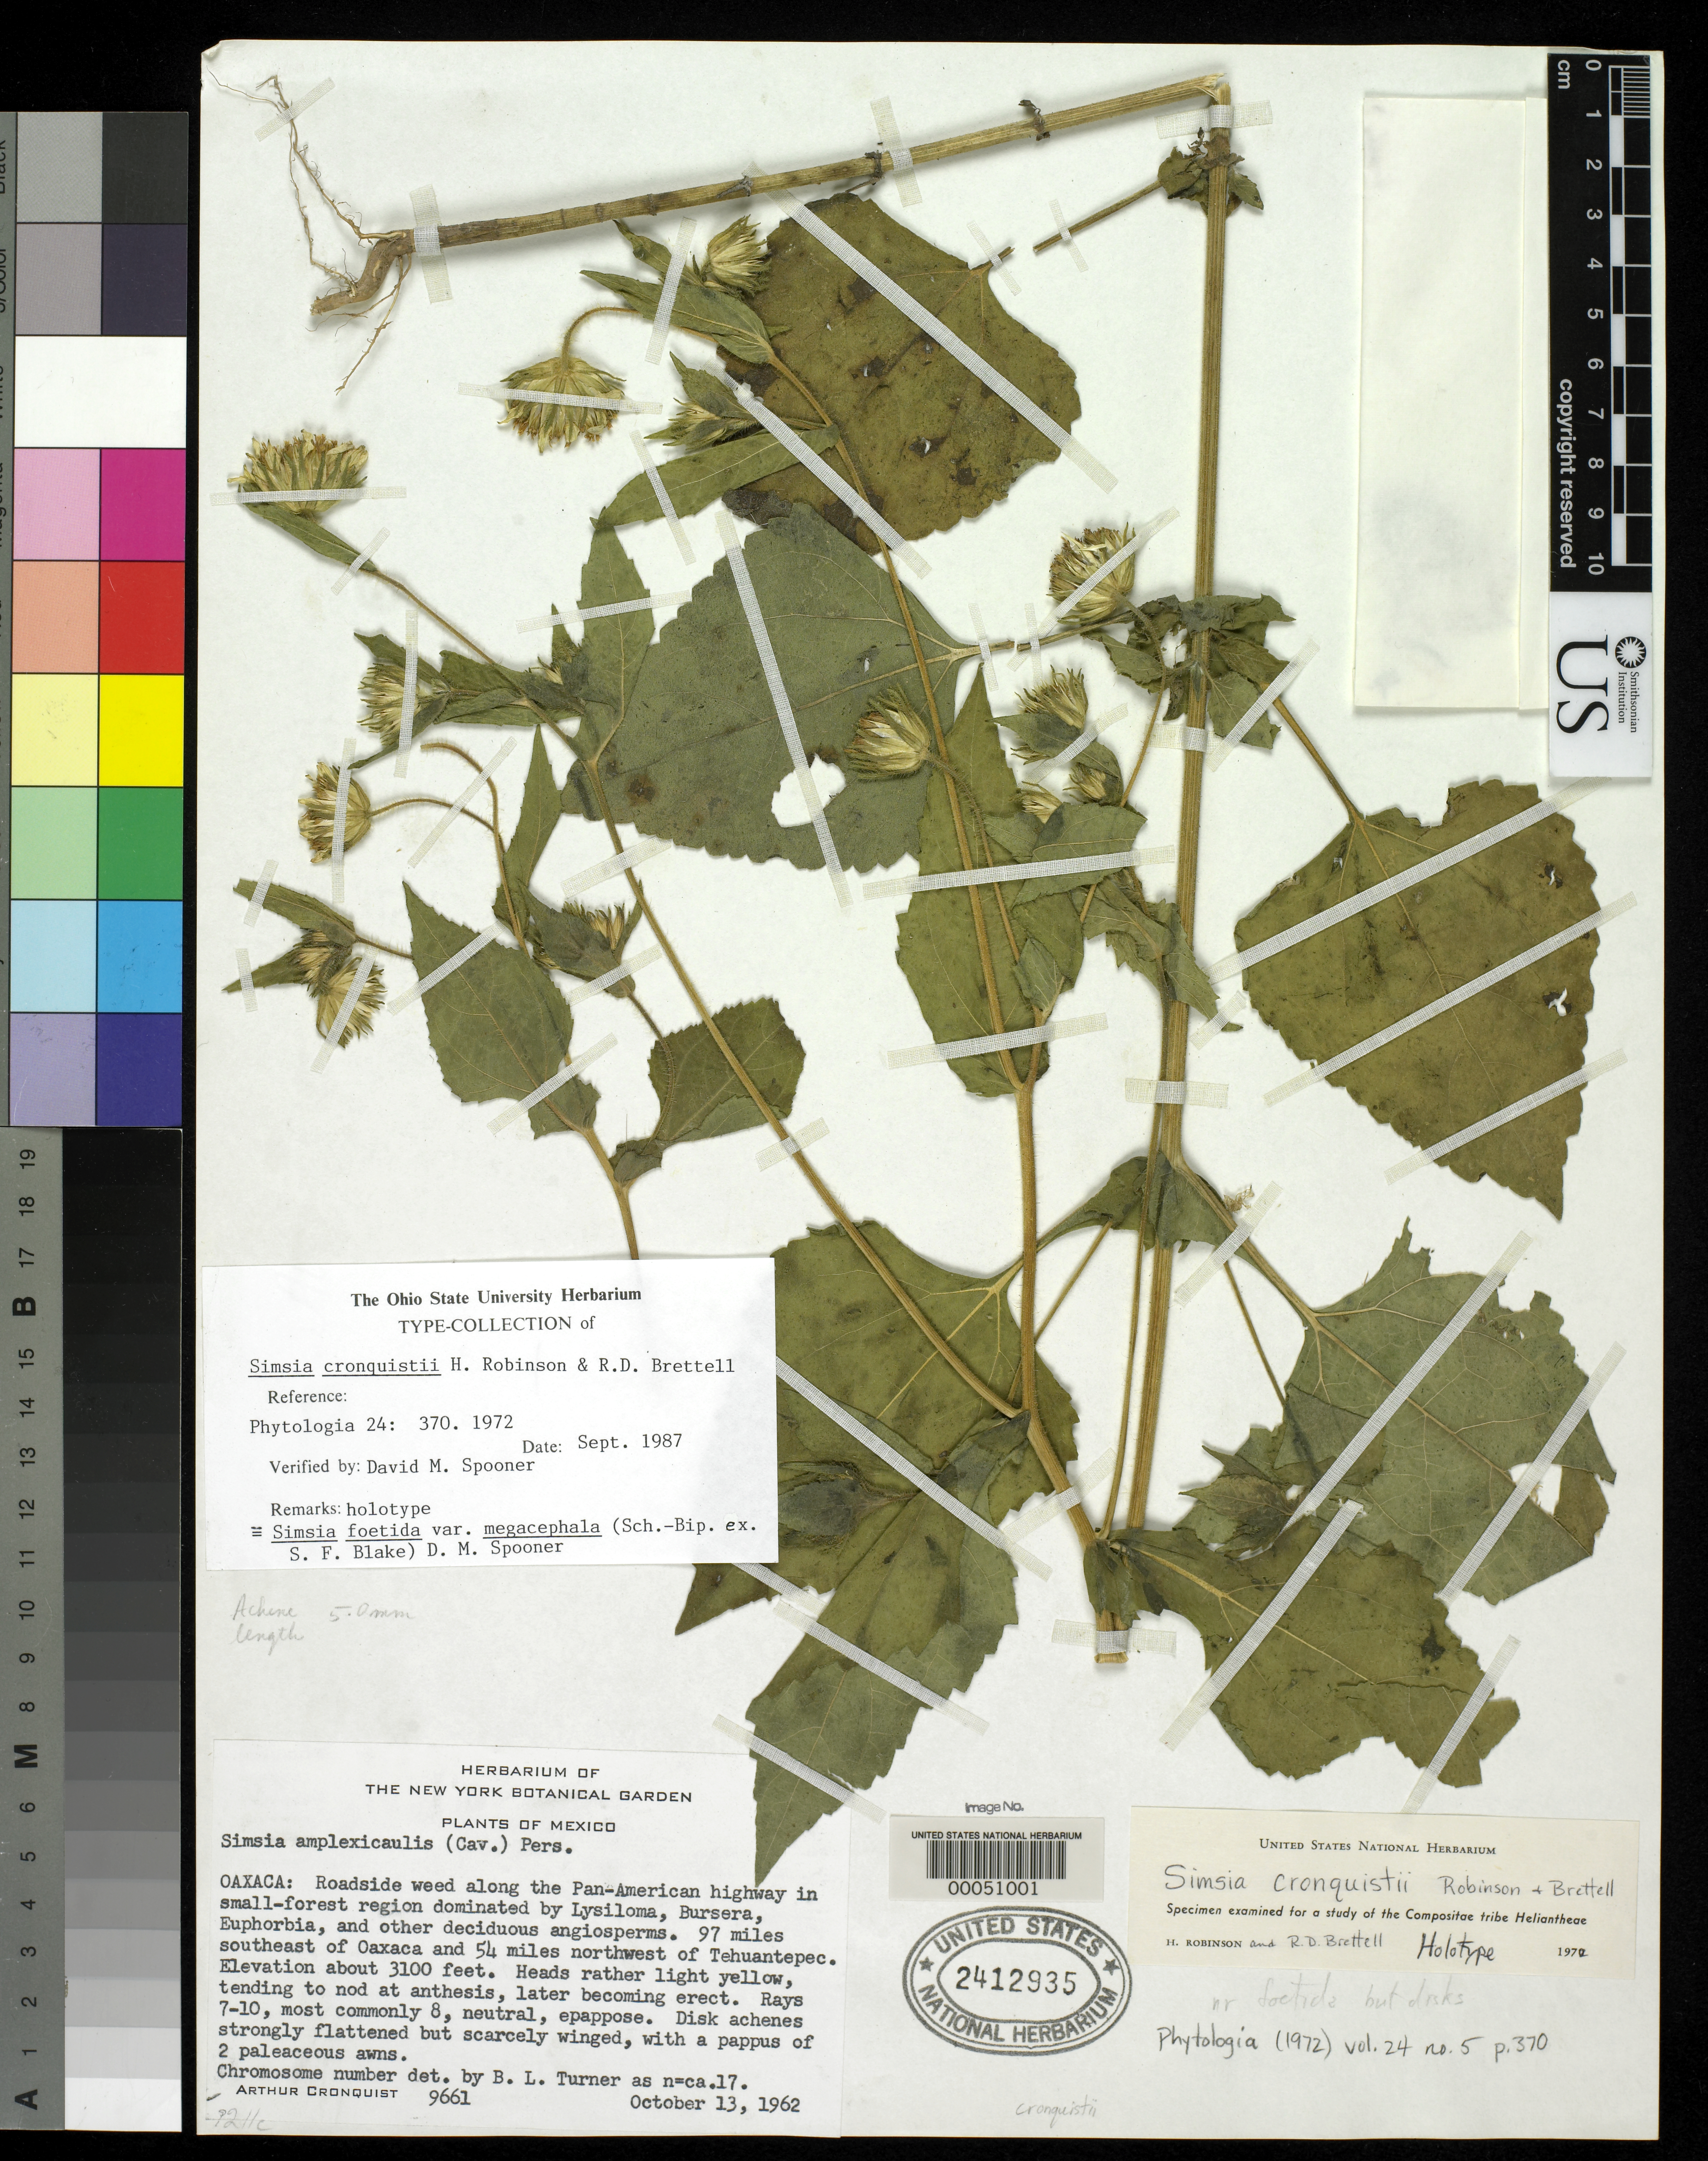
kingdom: Plantae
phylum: Tracheophyta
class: Magnoliopsida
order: Asterales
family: Asteraceae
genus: Simsia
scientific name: Simsia cronquistii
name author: H. Rob. & Brettell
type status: Holotype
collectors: A. J. Cronquist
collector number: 9661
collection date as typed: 13 Oct 1962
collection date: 1962-10-13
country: Mexico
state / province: Oaxaca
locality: Pan-American highway, between Oaxaca and Tehuantepec; alt. 3100 ft.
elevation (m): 945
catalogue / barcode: US 2412935